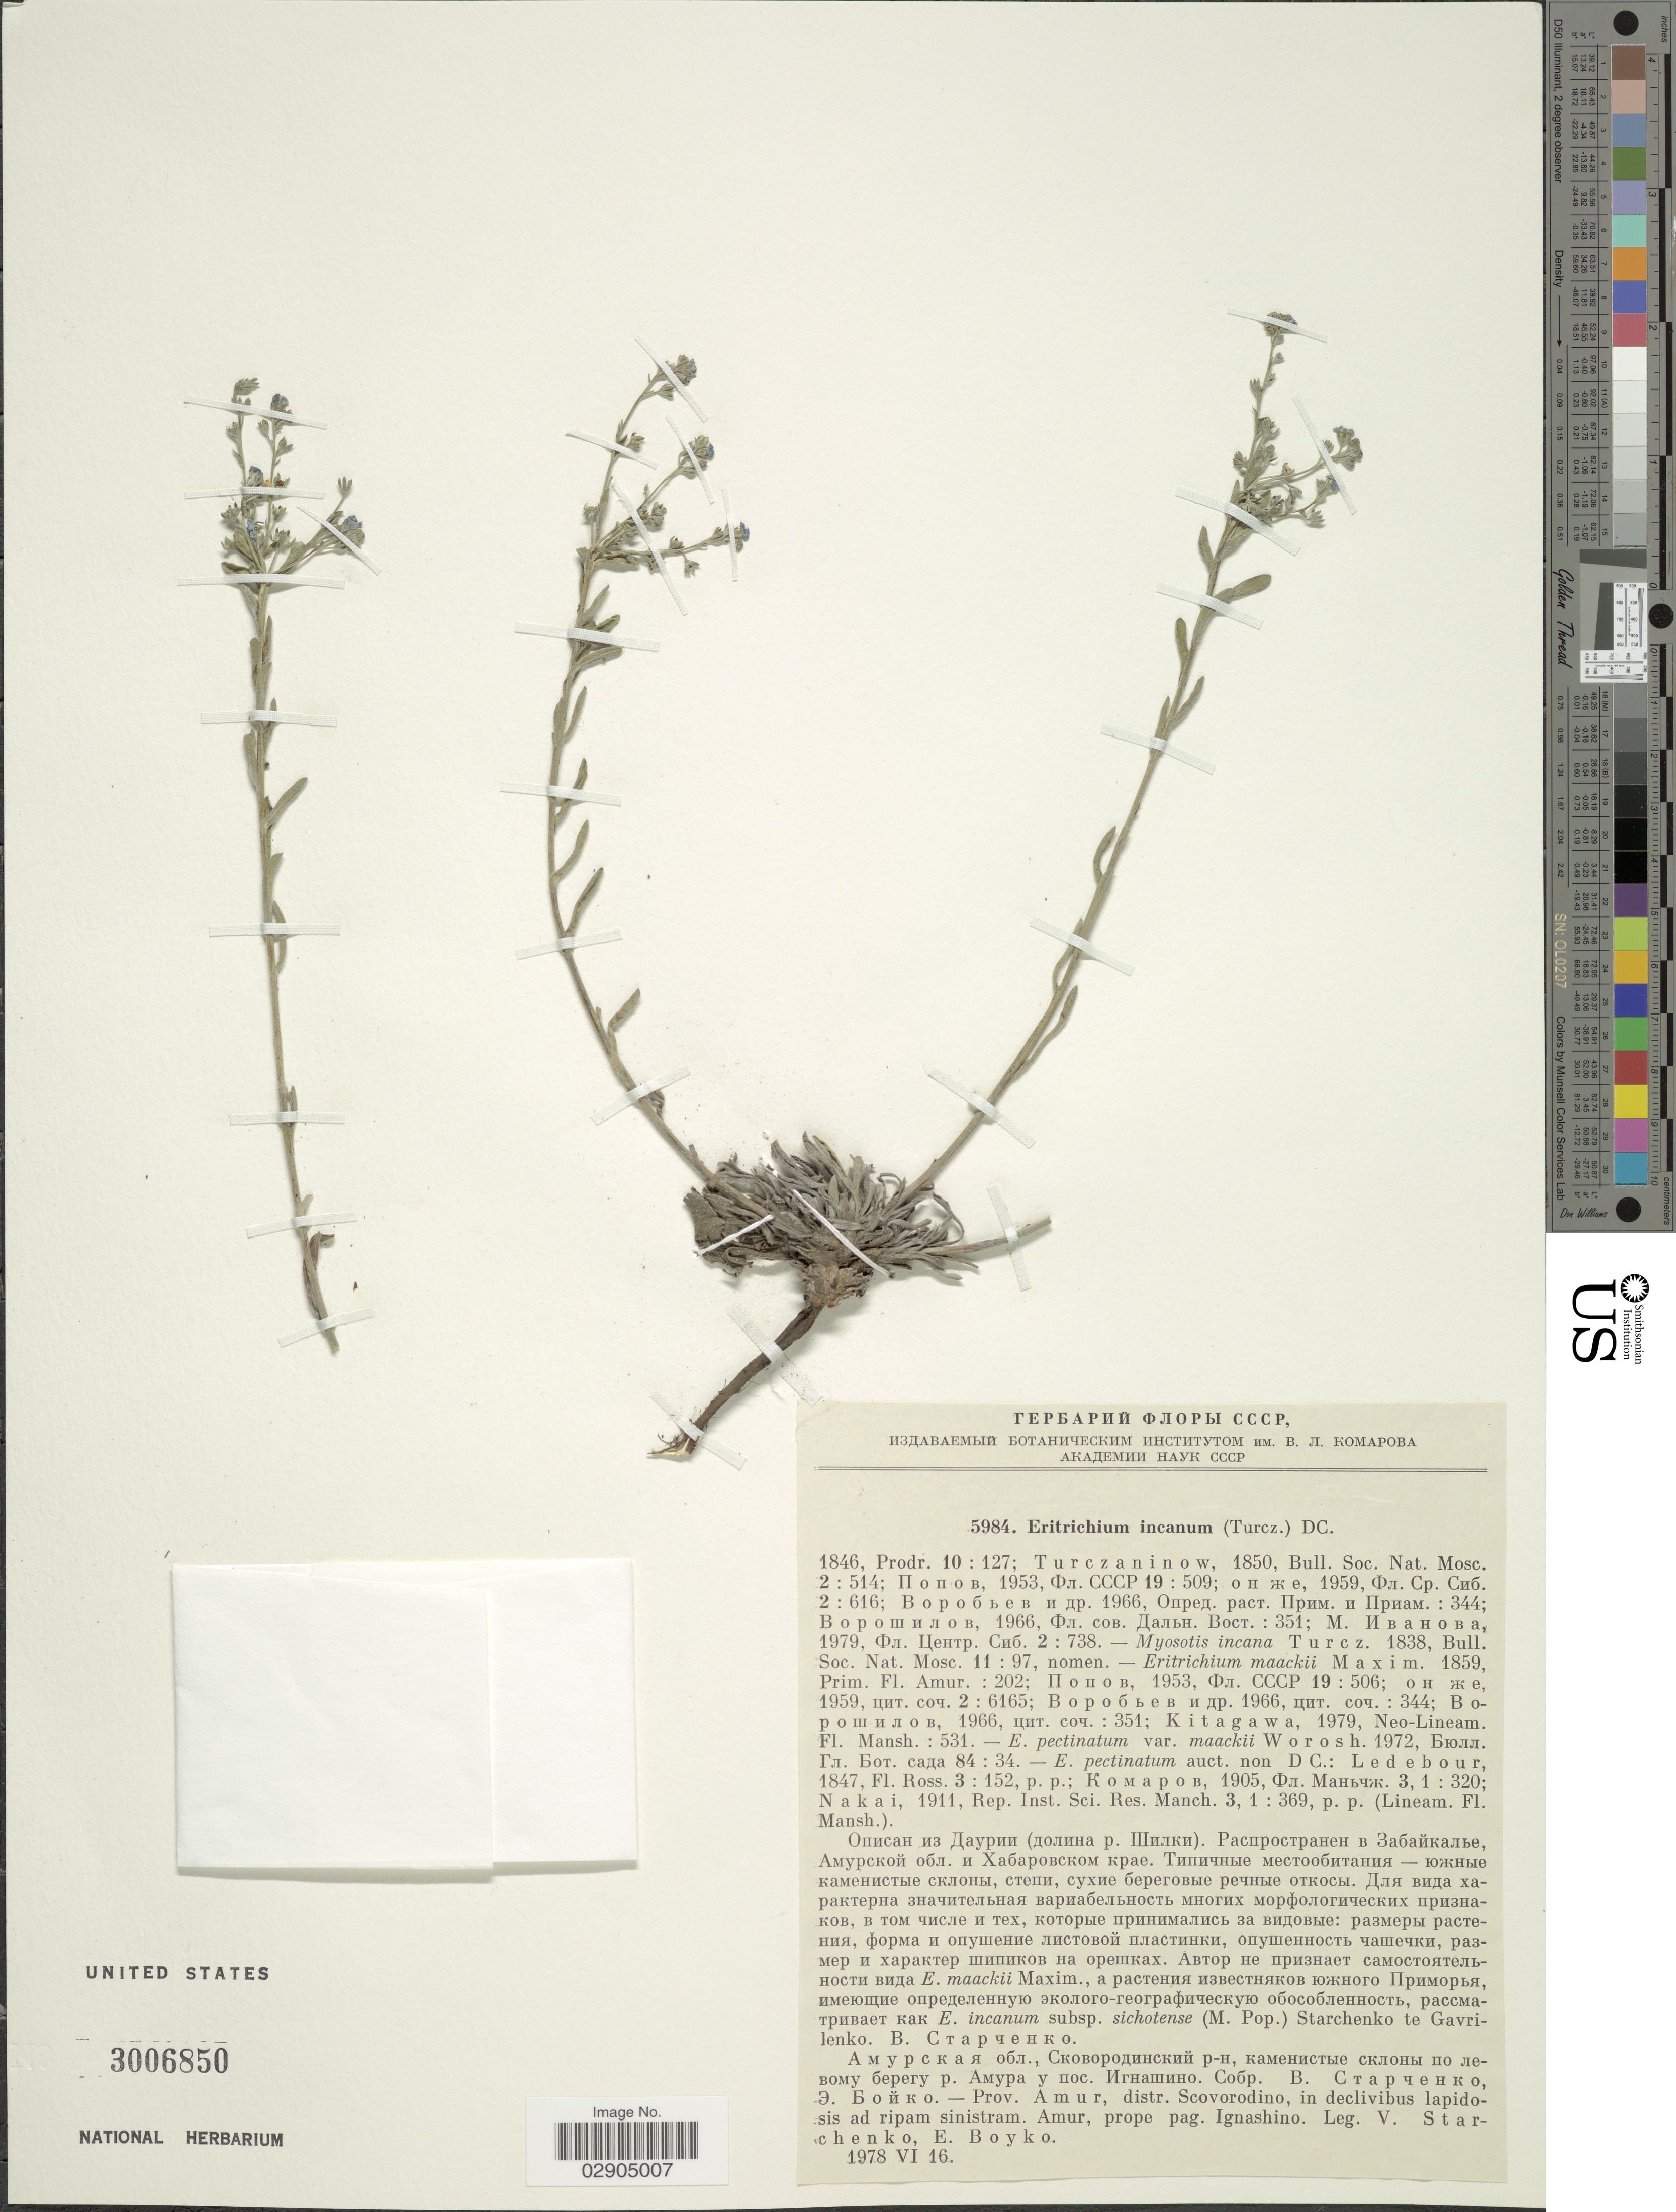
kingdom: Plantae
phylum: Tracheophyta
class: Magnoliopsida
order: Boraginales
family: Boraginaceae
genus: Eritrichium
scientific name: Eritrichium incanum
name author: (Turcz.) A. DC.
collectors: V. Starchenko & E. Boyko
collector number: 5984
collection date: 1978-06-16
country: Russian Federation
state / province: Amur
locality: Prov. Amur, distr. Scovorodino, in declivibus lapidosis ad ripam sinistram. Amur, prope pag. Ignashino.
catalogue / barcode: US 3006850